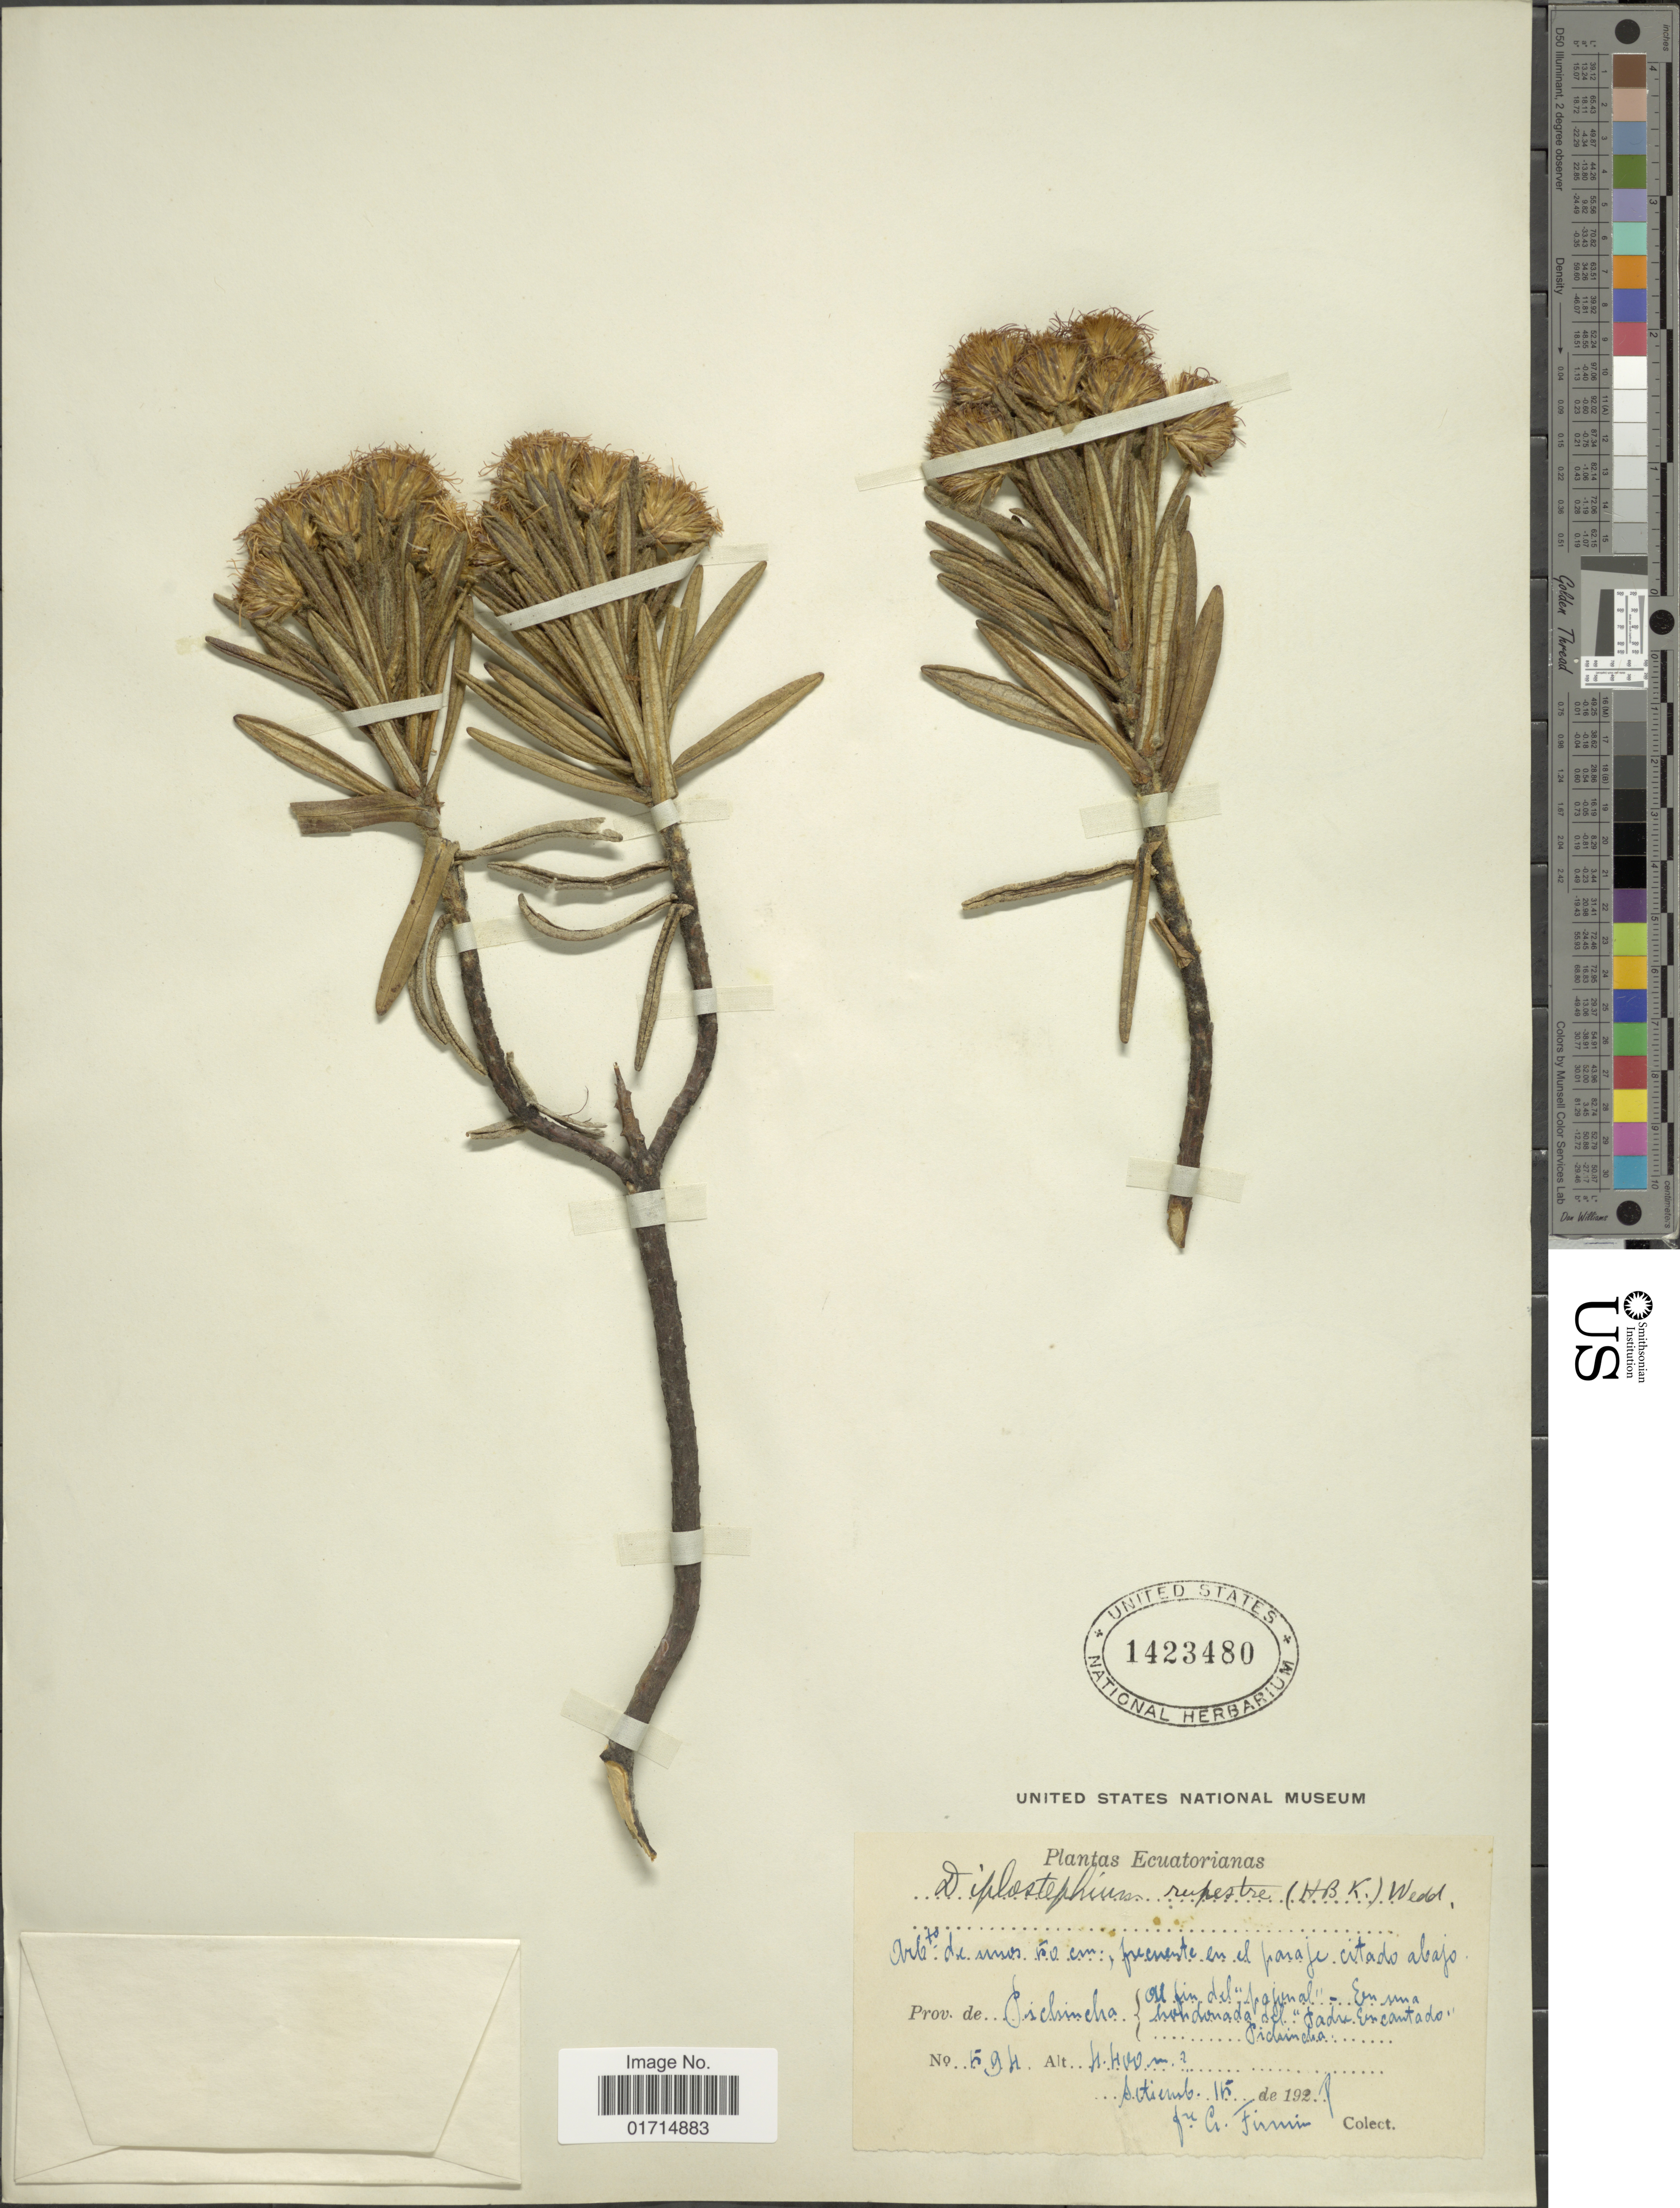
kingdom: Plantae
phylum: Tracheophyta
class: Magnoliopsida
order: Asterales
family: Asteraceae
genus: Diplostephium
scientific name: Diplostephium rupestre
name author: (Kunth) Wedd.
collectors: C. Firmin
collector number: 594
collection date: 1927-10-15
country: Ecuador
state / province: Pichincha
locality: Ecuador. Prov. de Pichincha. all fin del "pajonal" - En una hondonada del "Padre Encantado" Pichincha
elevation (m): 4400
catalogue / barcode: US 1423480